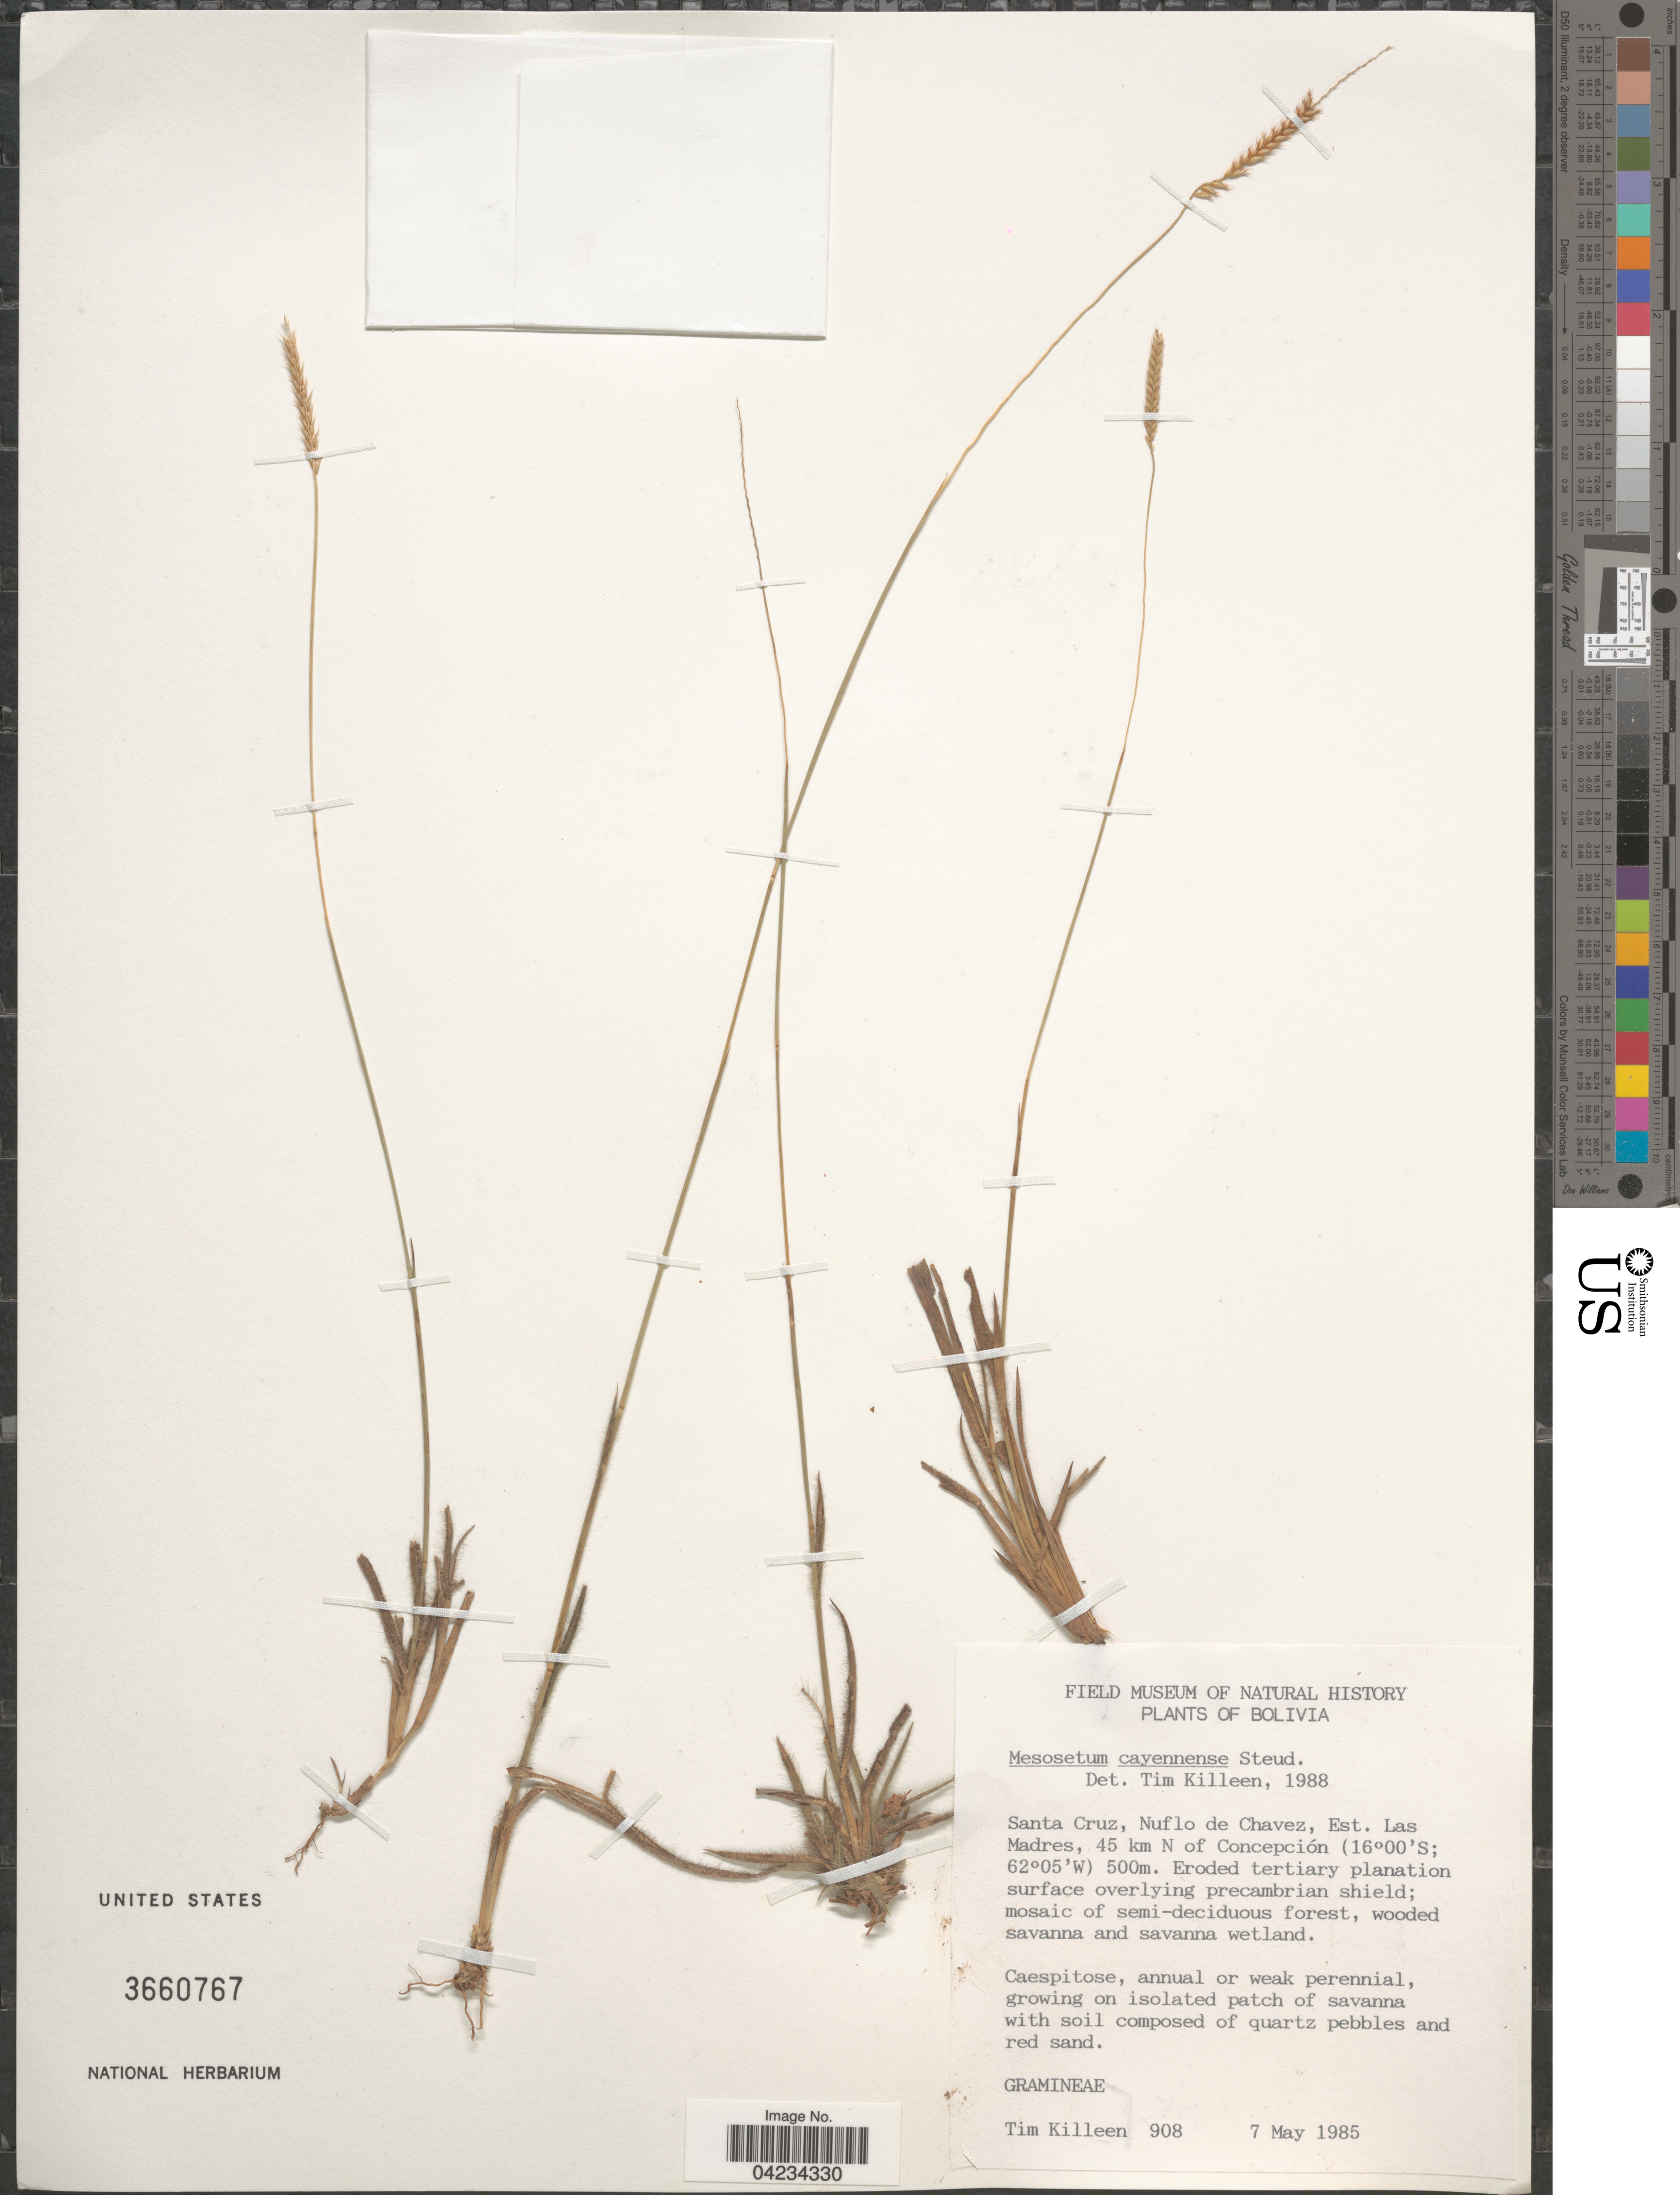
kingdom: Plantae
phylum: Tracheophyta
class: Liliopsida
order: Poales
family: Poaceae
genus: Mesosetum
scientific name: Mesosetum blakei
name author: Swallen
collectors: T. J. Killeen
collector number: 908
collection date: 1985-05-07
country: Bolivia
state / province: Santa Cruz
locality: Nuflo de Chavez, Est. Las Madres, 45 km N of Concepción.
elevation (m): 500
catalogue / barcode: US 3660767